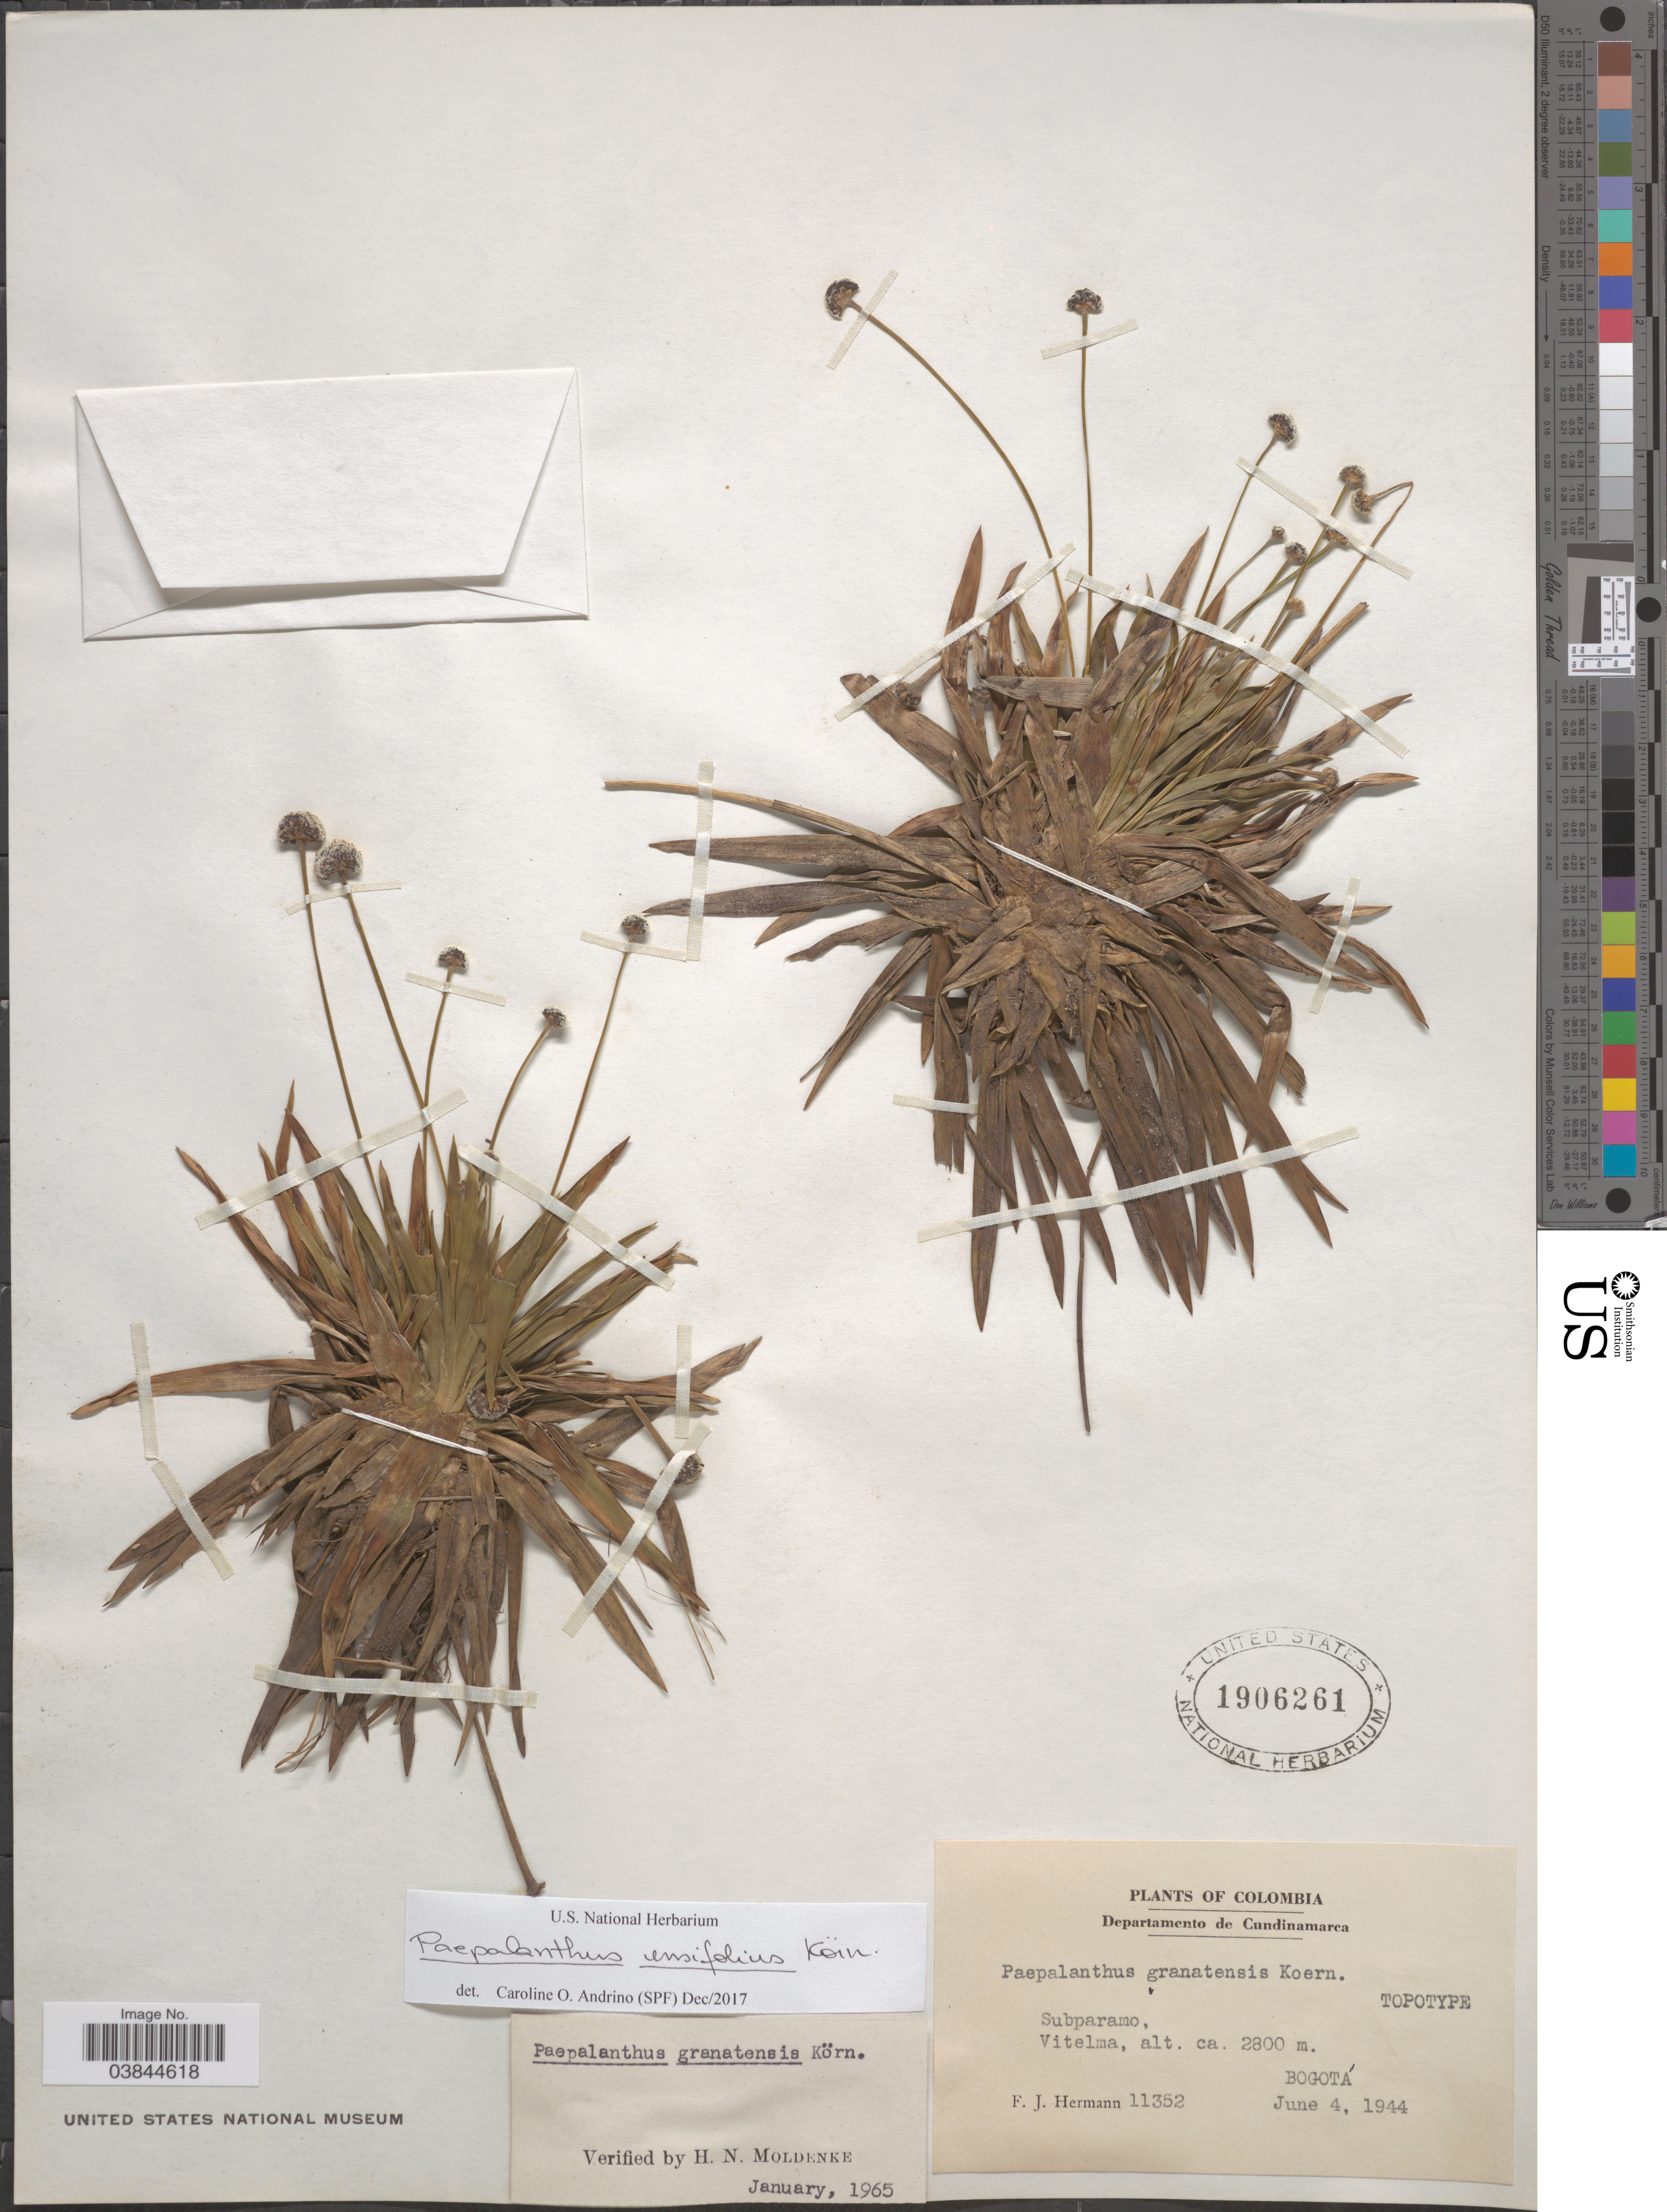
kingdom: Plantae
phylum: Tracheophyta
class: Liliopsida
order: Poales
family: Eriocaulaceae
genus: Paepalanthus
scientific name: Paepalanthus ensifolius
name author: (Kunth) Kunth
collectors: F. J. Hermann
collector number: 11352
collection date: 1944-06-04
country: Colombia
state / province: Cundinamarca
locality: Departamento de Cundinamarca. Vitelma. Bogotá.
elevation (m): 2800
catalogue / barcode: US 1906261